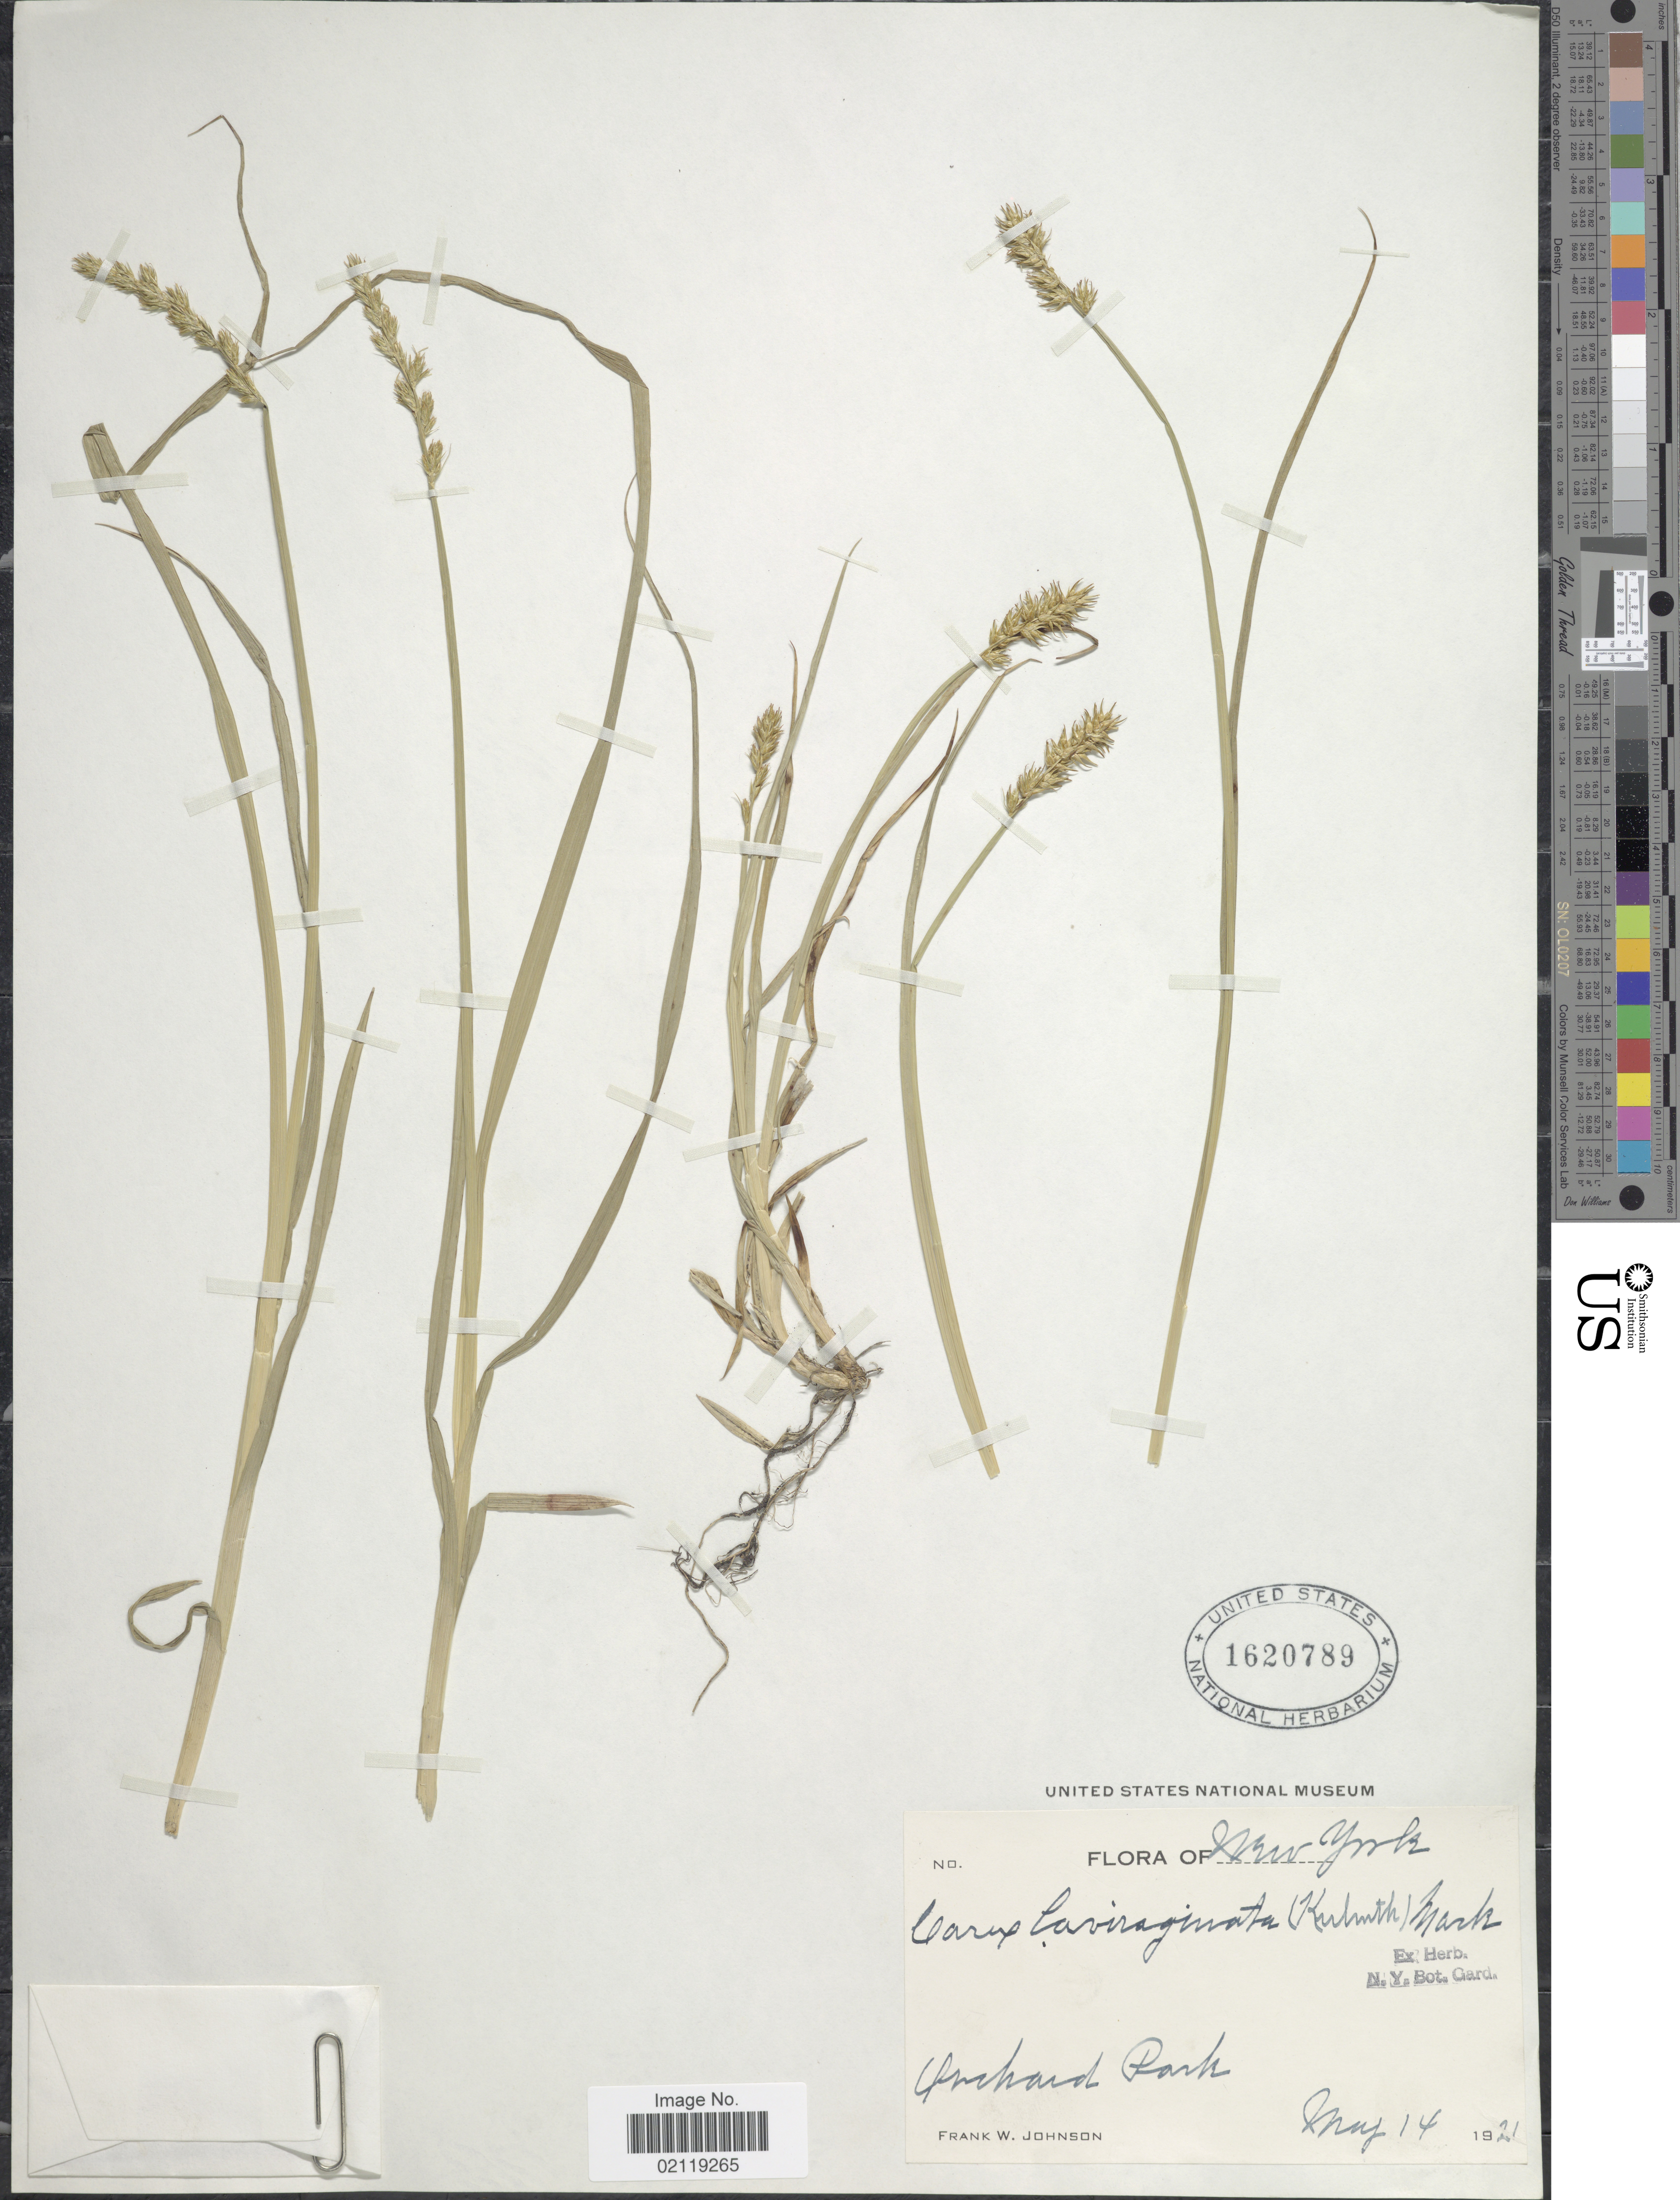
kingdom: Plantae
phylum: Tracheophyta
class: Liliopsida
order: Poales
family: Cyperaceae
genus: Carex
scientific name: Carex laevivaginata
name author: (Kük.) Mack.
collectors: F. W. Johnson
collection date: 1921-05-14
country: United States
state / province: New York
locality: Orchard Park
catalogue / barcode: US 1620789